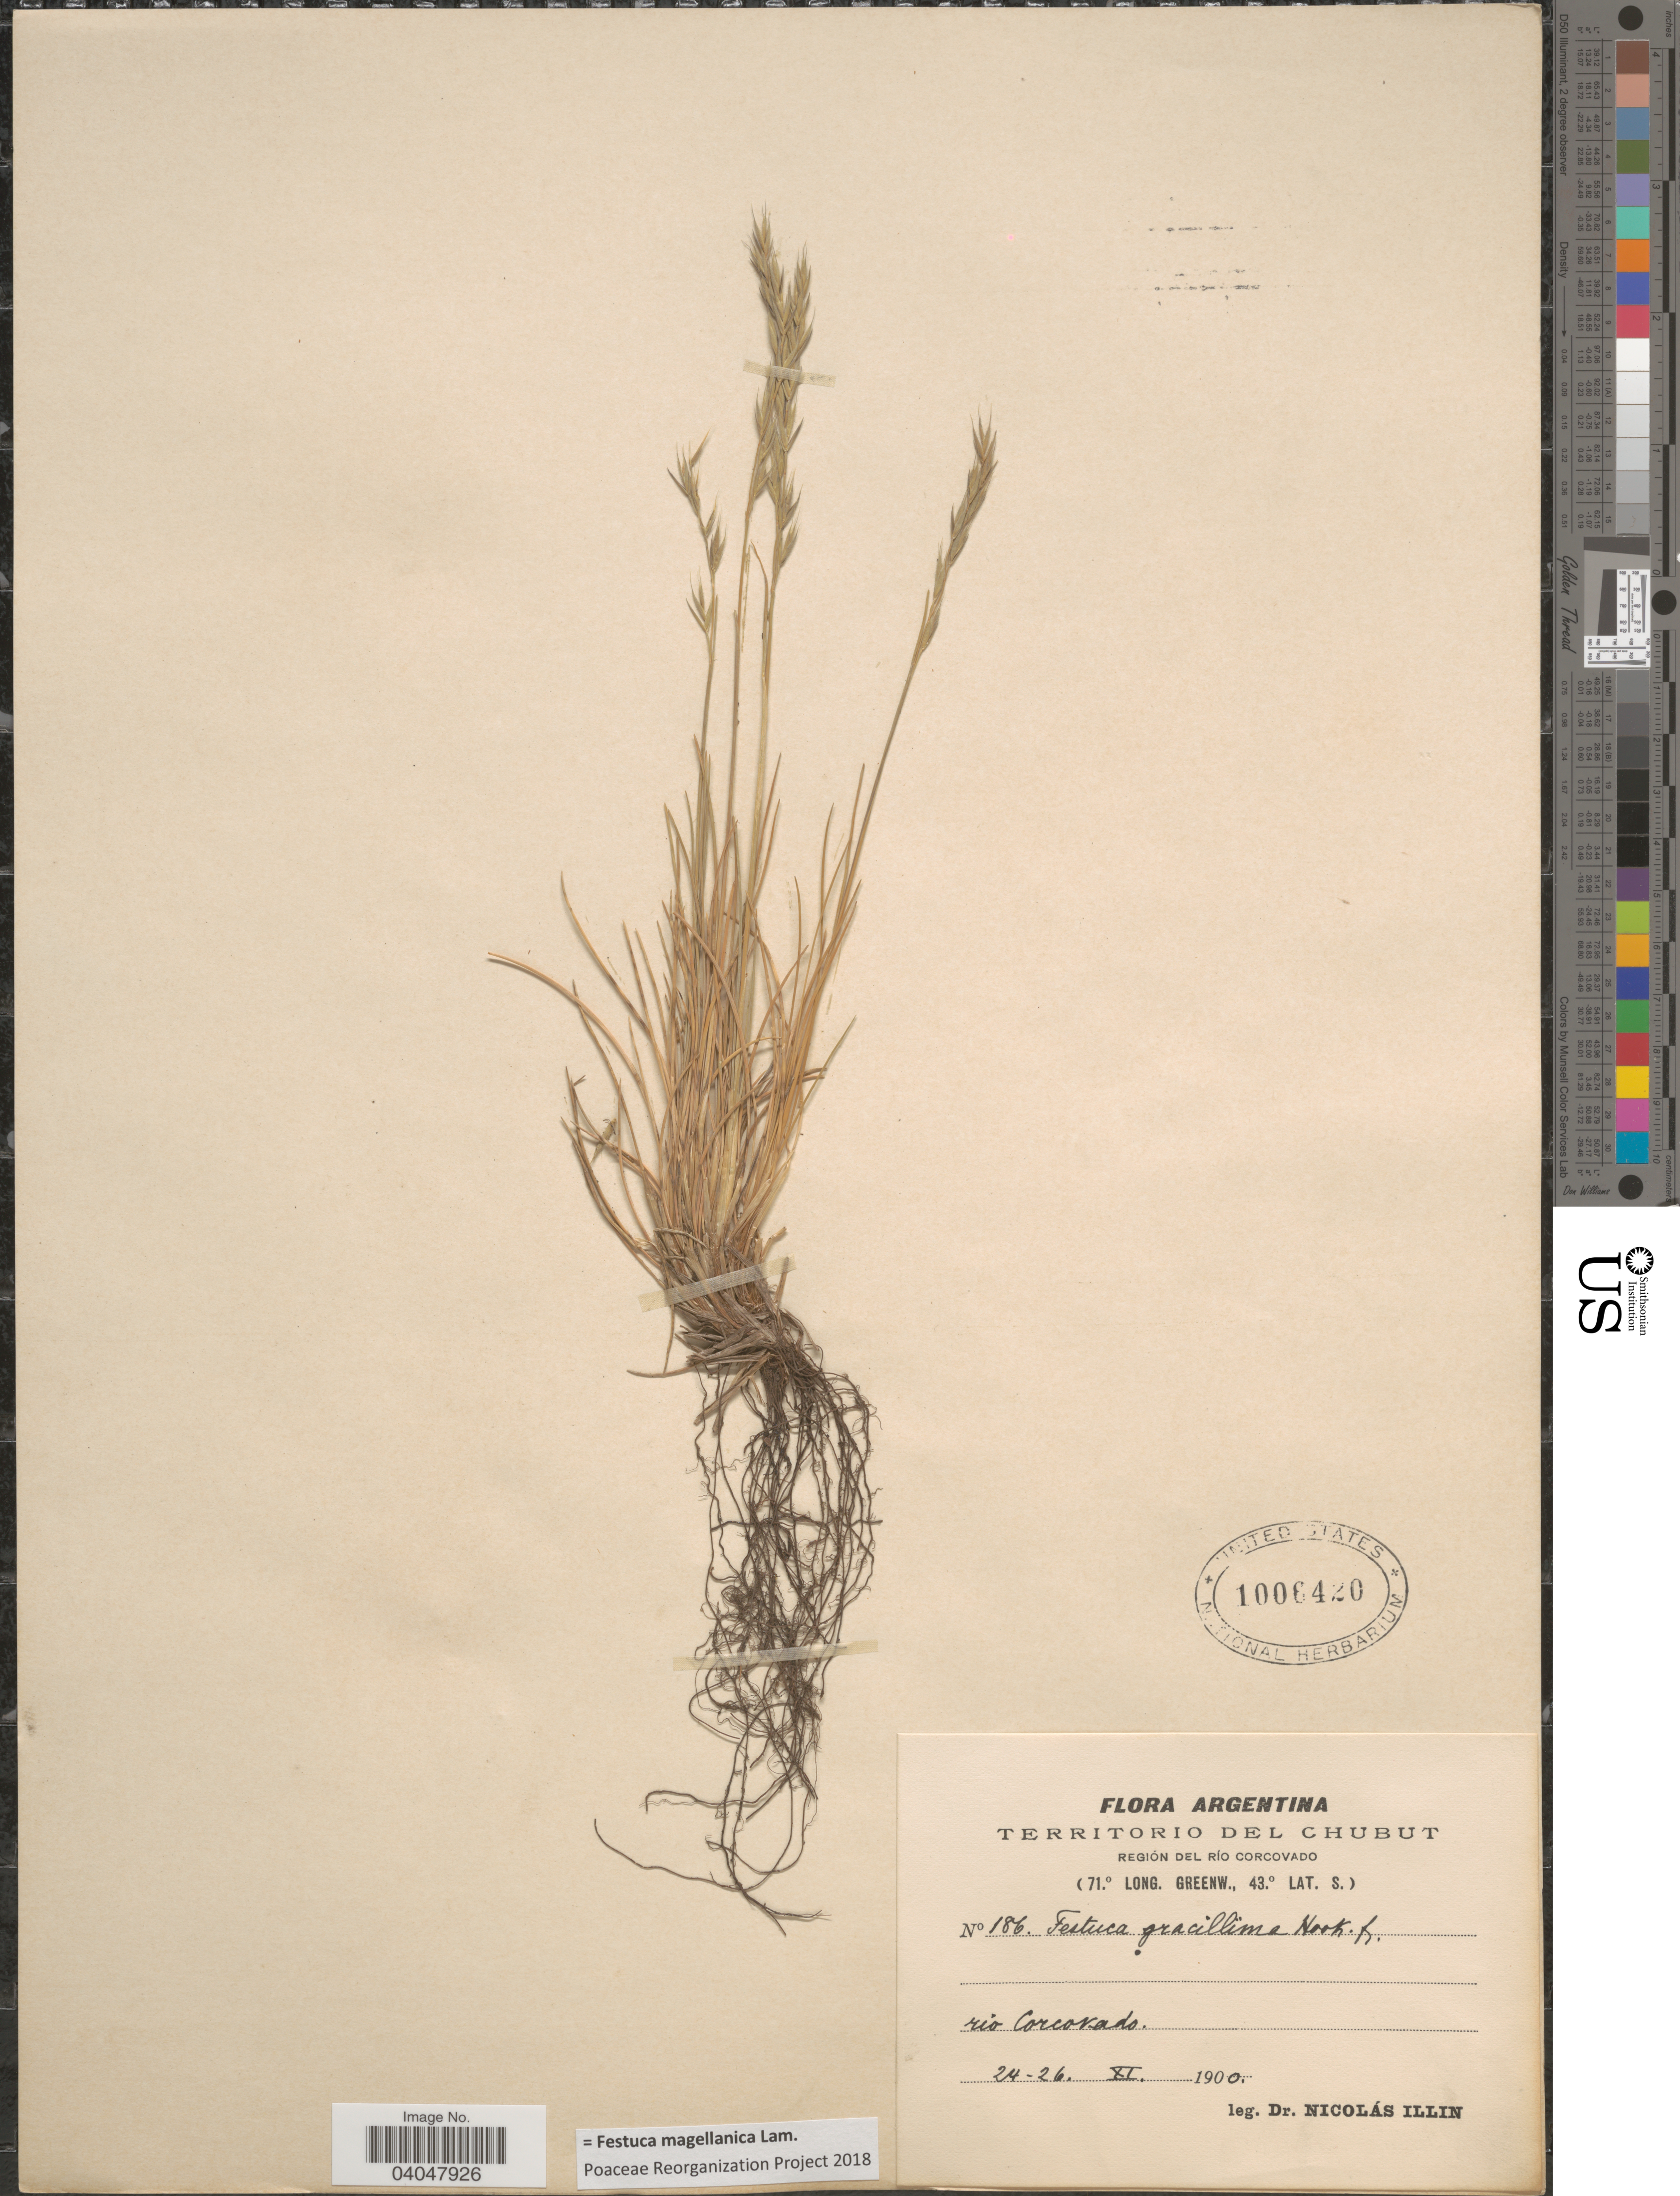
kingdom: Plantae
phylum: Tracheophyta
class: Liliopsida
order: Poales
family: Poaceae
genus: Festuca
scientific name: Festuca magellanica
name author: Lam.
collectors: N. Illin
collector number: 186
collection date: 1900-11-24/1900-11-26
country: Argentina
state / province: Chubut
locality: Territorio del Chubut. Región del Río Corcovado. Rio Corcovado.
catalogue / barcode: US 1006420